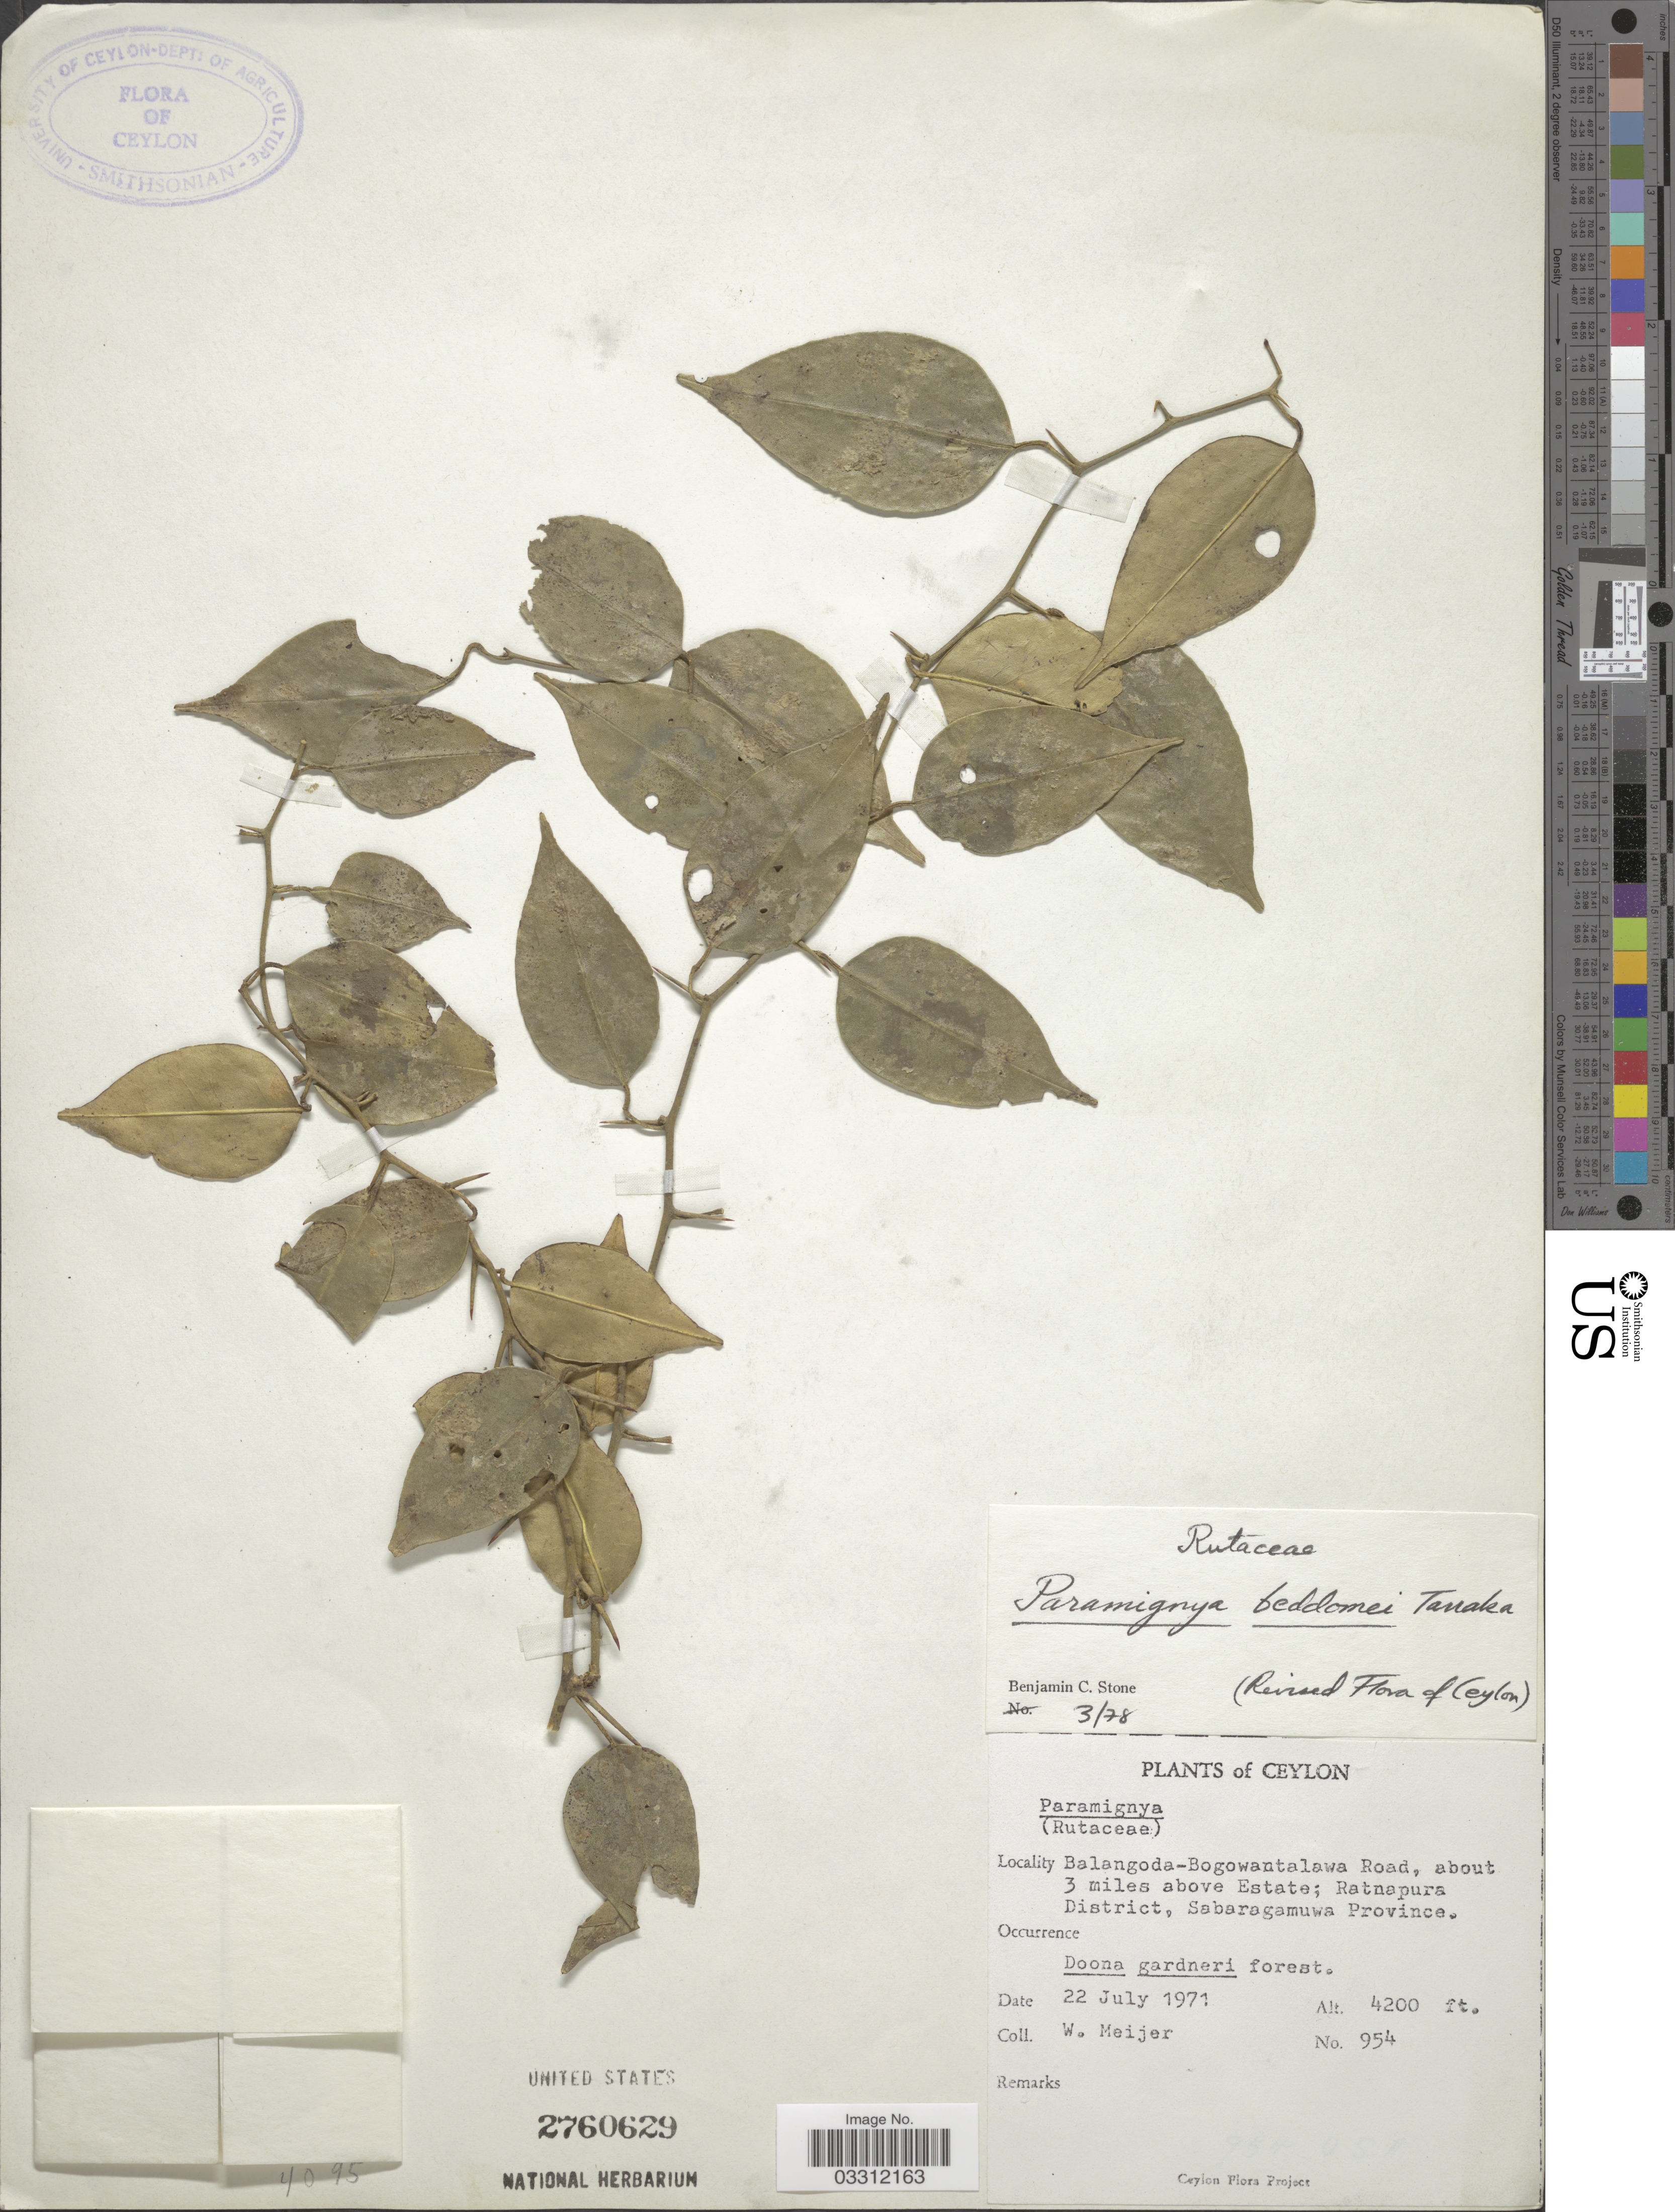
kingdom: Plantae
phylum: Tracheophyta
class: Magnoliopsida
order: Sapindales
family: Rutaceae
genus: Paramignya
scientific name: Paramignya beddomei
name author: Tanaka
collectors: W. Meijer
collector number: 954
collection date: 1971-07-22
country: Sri Lanka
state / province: Sabaragamuwa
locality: Ceylon, Balangoda-Bogowantalawa Road, about 3 miles above Estate; Ratnapura District.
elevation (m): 1280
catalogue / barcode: US 2760629